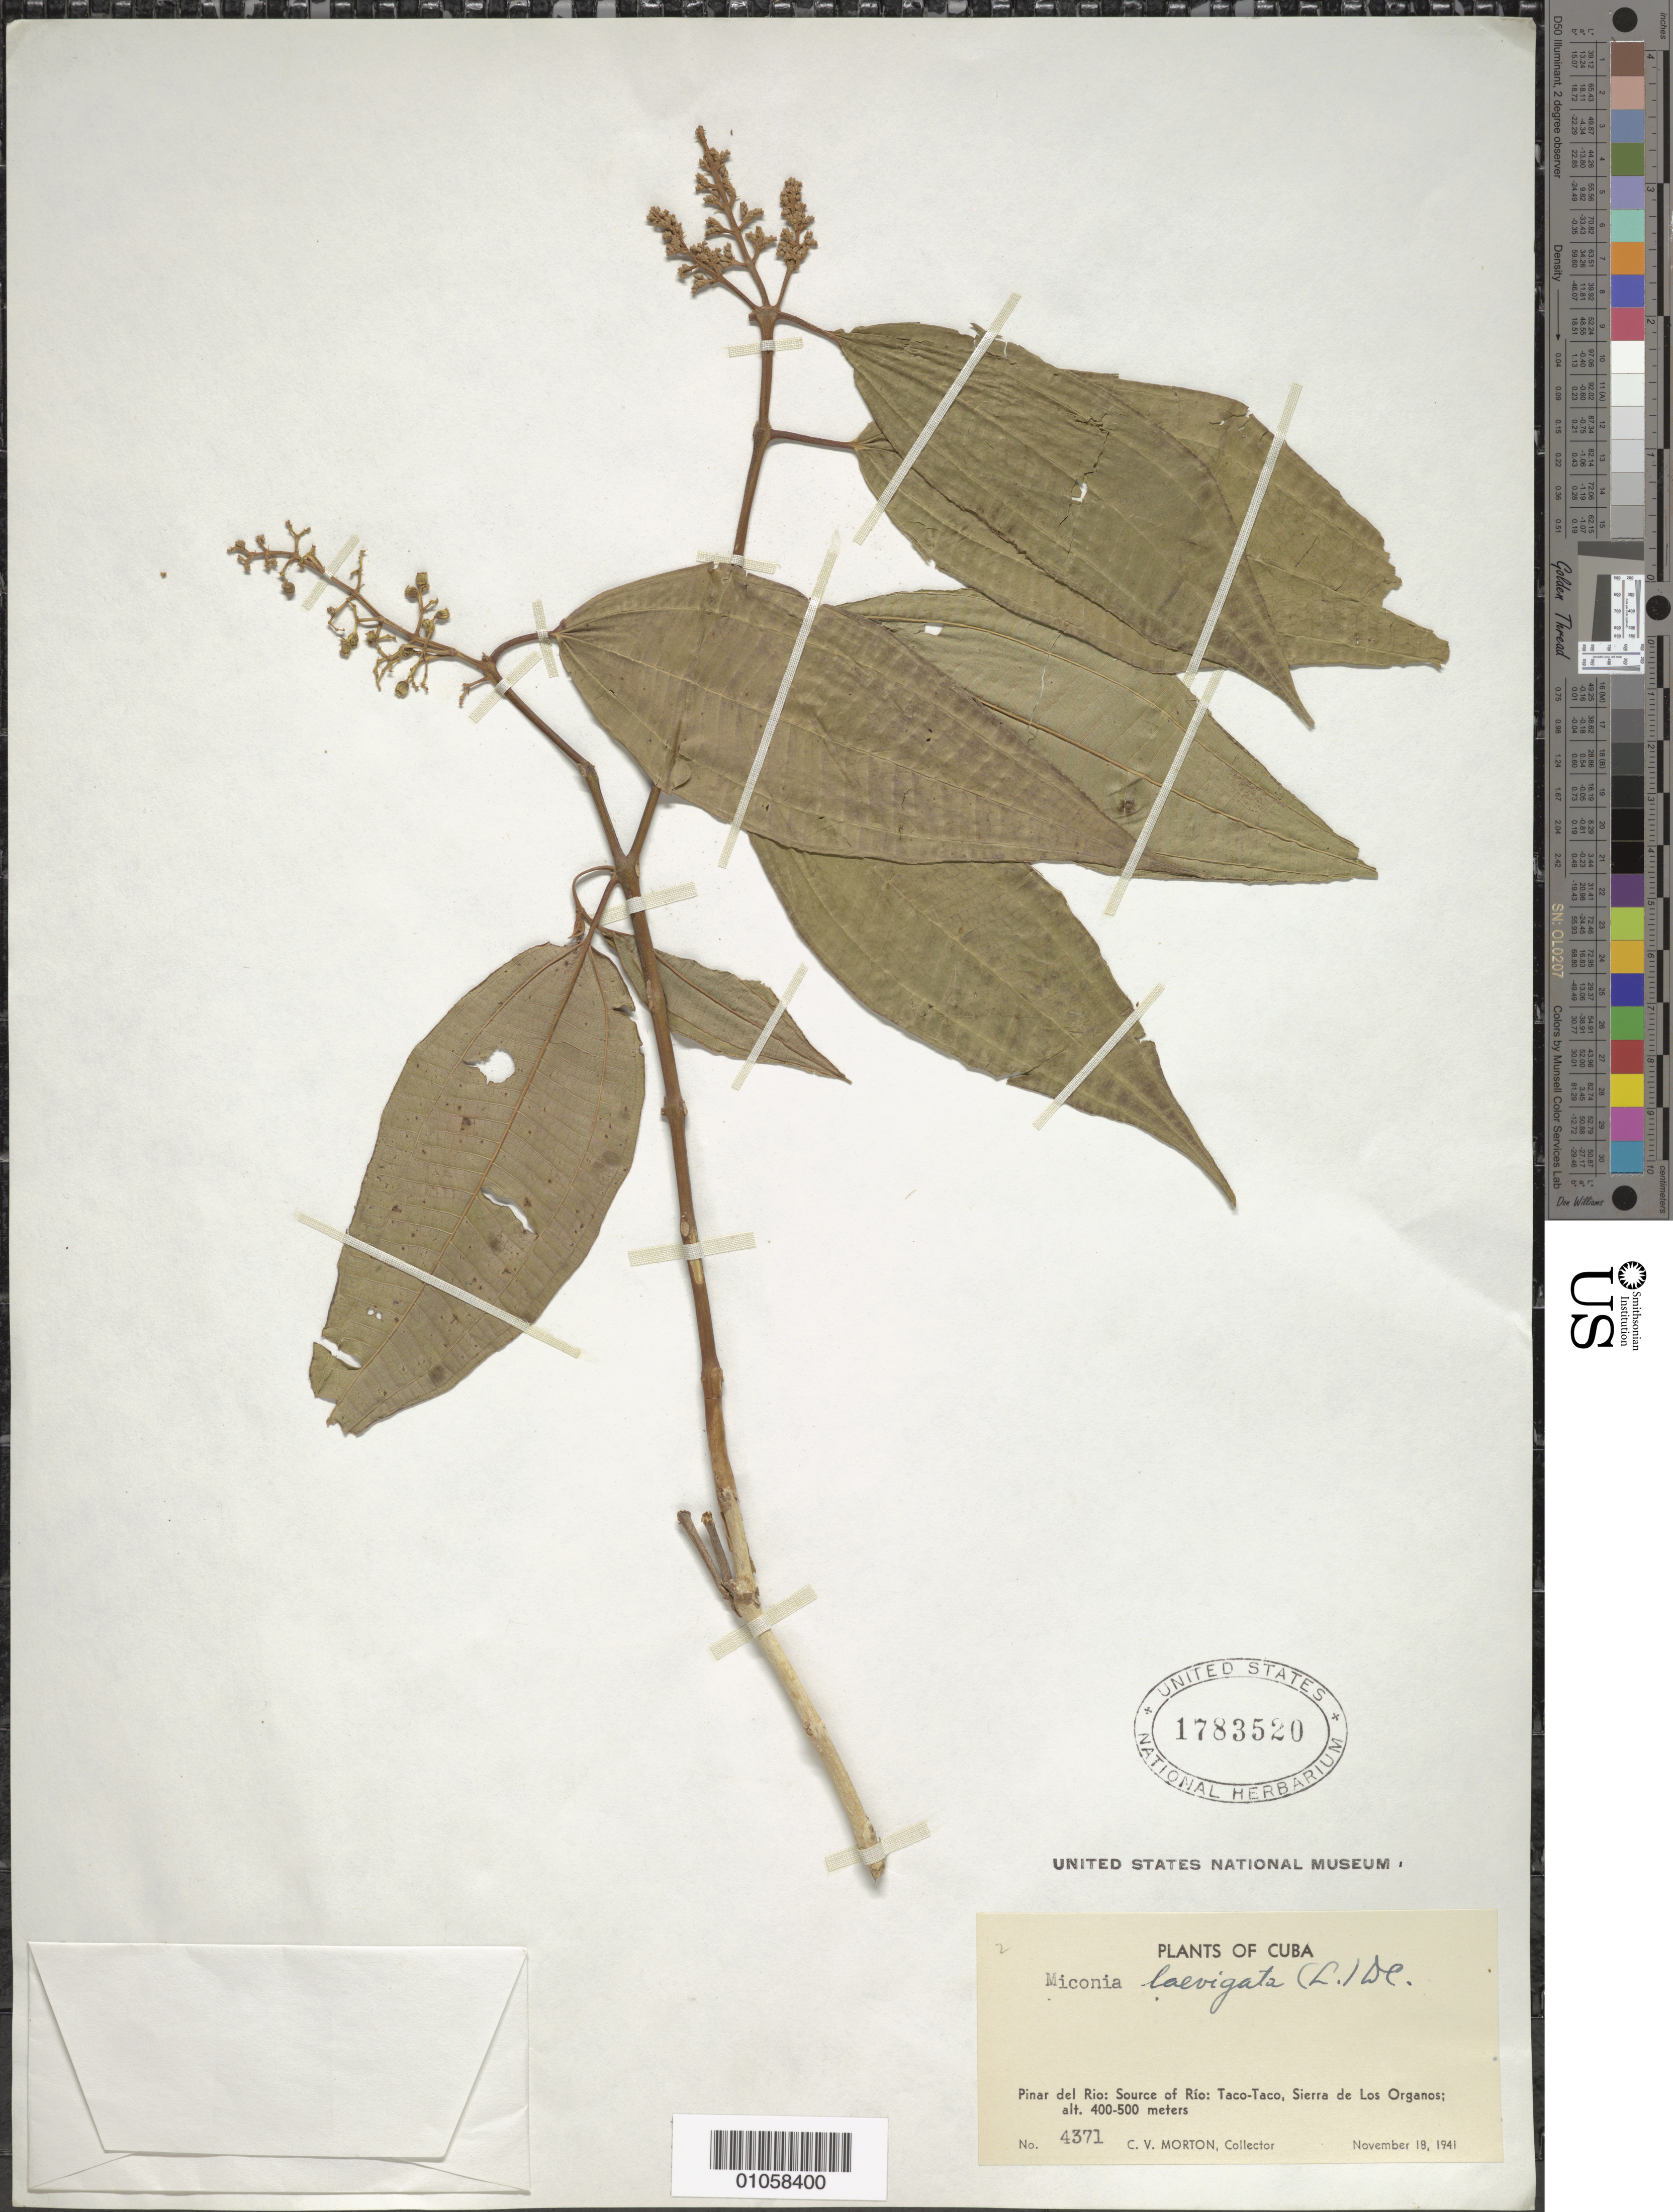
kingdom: Plantae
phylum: Tracheophyta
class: Magnoliopsida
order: Myrtales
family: Melastomataceae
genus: Miconia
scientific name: Miconia laevigata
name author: (L.) D. Don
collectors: C. V. Morton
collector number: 4371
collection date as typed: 18 Nov 1941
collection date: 1941-11-19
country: Cuba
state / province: Pinar del Río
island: Cuba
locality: Sierra de Los Oraganos Source or Río: Taco-Taco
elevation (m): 400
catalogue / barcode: US 1783520